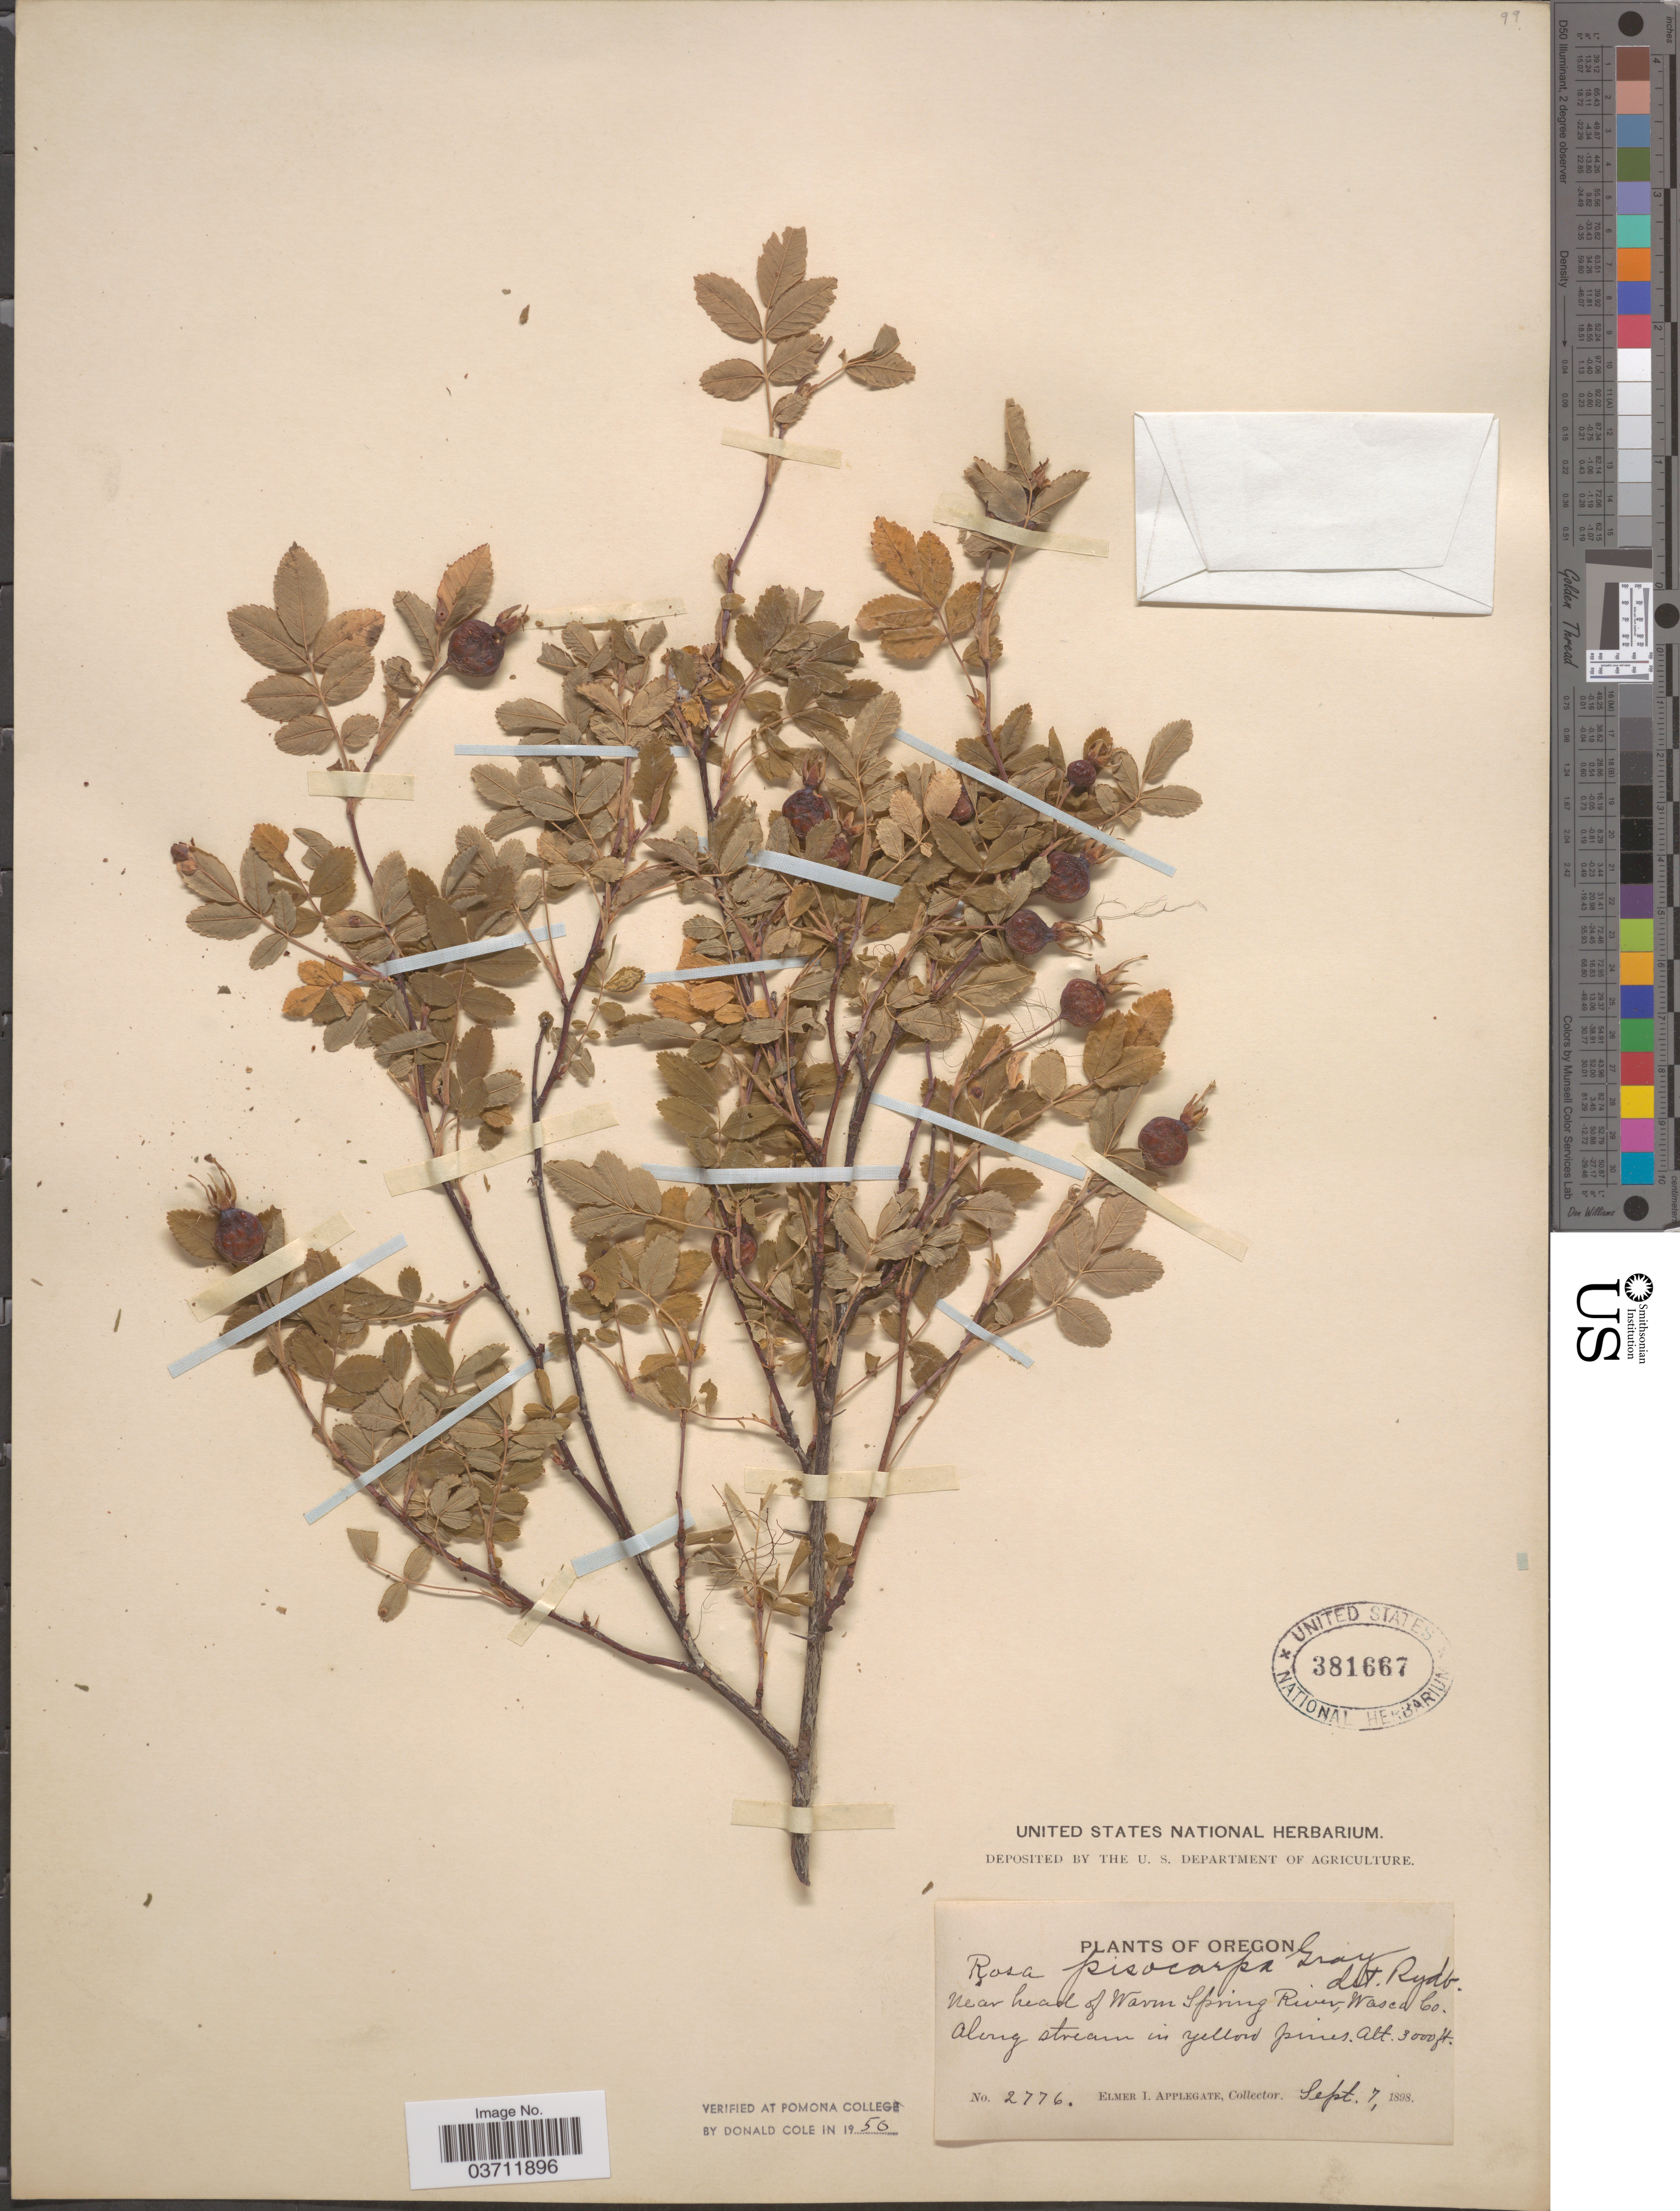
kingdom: Plantae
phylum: Tracheophyta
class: Magnoliopsida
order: Rosales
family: Rosaceae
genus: Rosa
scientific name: Rosa pisocarpa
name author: A. Gray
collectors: E. I. Applegate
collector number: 2776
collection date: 1898-09-07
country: United States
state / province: Oregon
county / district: Wasco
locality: Near head of Warm Spring River, Wasco Co. Along stream in yellow pines.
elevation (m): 914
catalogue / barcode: US 381667